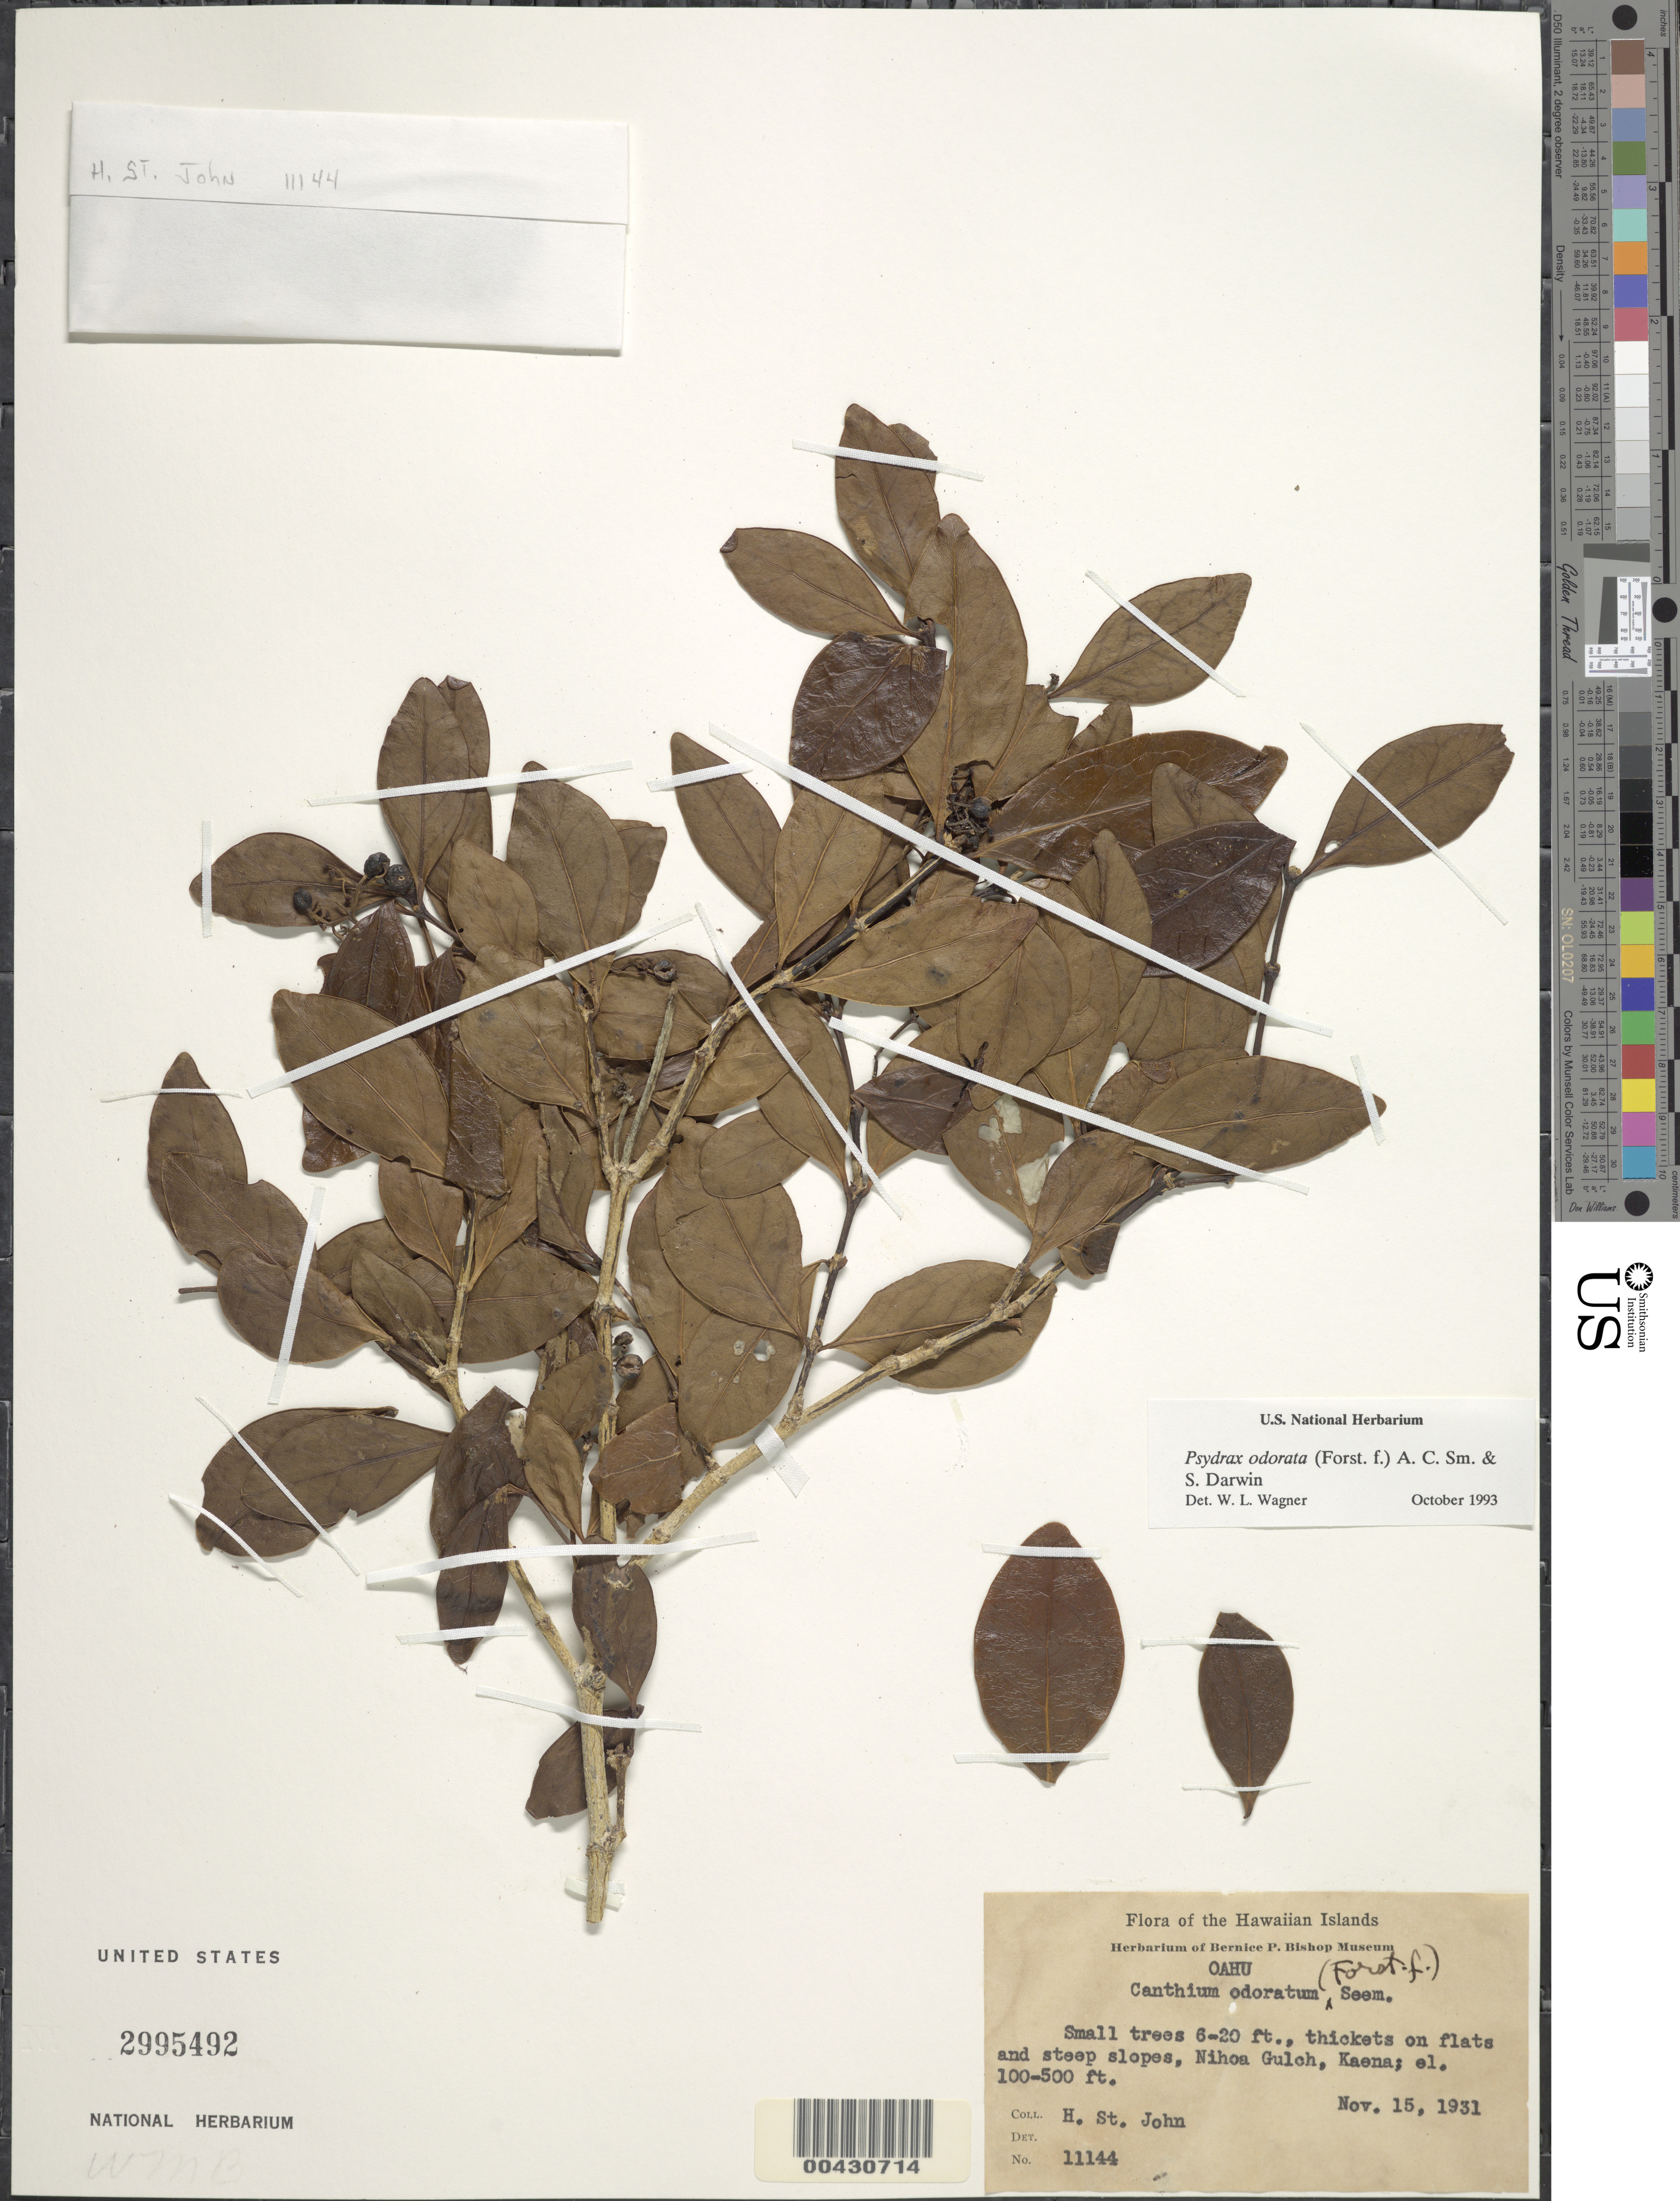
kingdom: Plantae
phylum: Tracheophyta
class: Magnoliopsida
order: Gentianales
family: Rubiaceae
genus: Psydrax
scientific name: Psydrax odorata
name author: (G. Forst.) A.C. Sm. & S.P. Darwin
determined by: Wagner, W. L., (BOT), Smithsonian Institution - National Museum of Natural History (UNITED STATES)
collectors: H. St. John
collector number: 11144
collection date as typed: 15 Nov 1931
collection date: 1931-11-15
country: United States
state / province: Hawaii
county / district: Honolulu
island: Oahu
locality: Nihoa Gulch, Kaena.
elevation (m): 30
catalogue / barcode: US 2995492